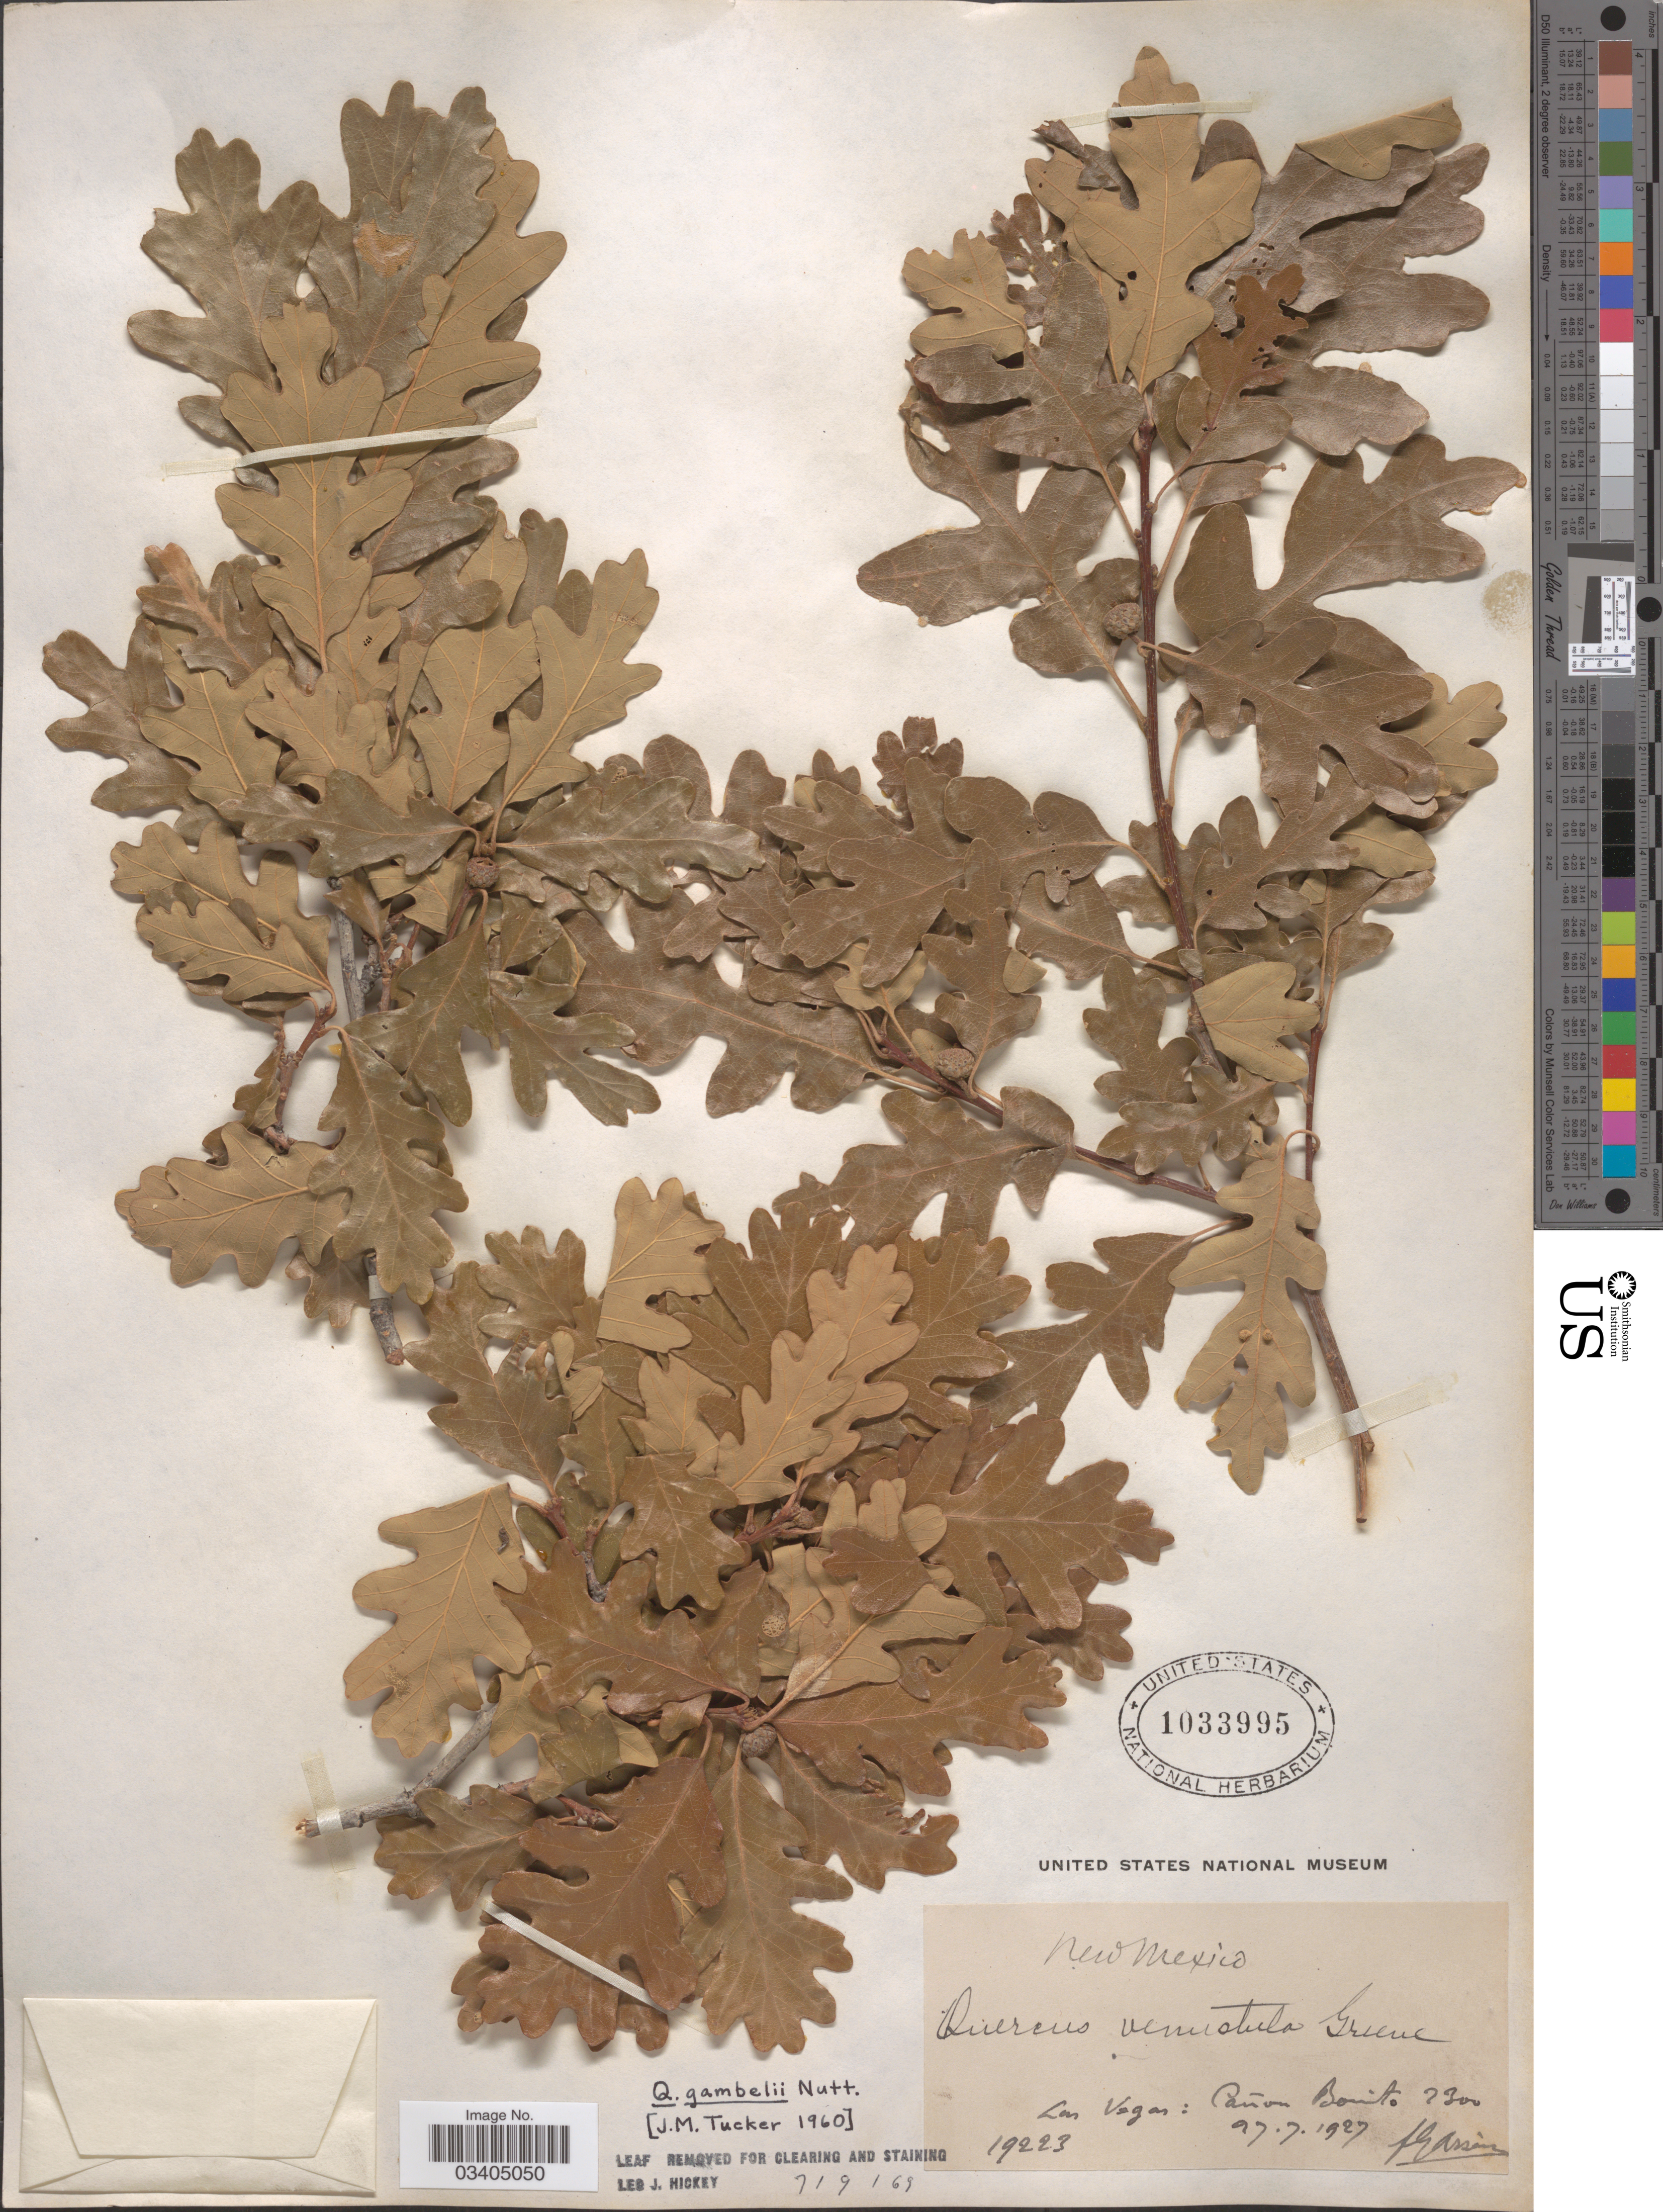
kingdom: Plantae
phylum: Tracheophyta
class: Magnoliopsida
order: Fagales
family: Fagaceae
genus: Quercus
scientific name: Quercus gambelii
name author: Nutt.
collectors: F. Arsène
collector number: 19223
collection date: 1927-07-27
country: United States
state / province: New Mexico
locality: Las Vegas: Cañon Bonito.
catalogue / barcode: US 1033995